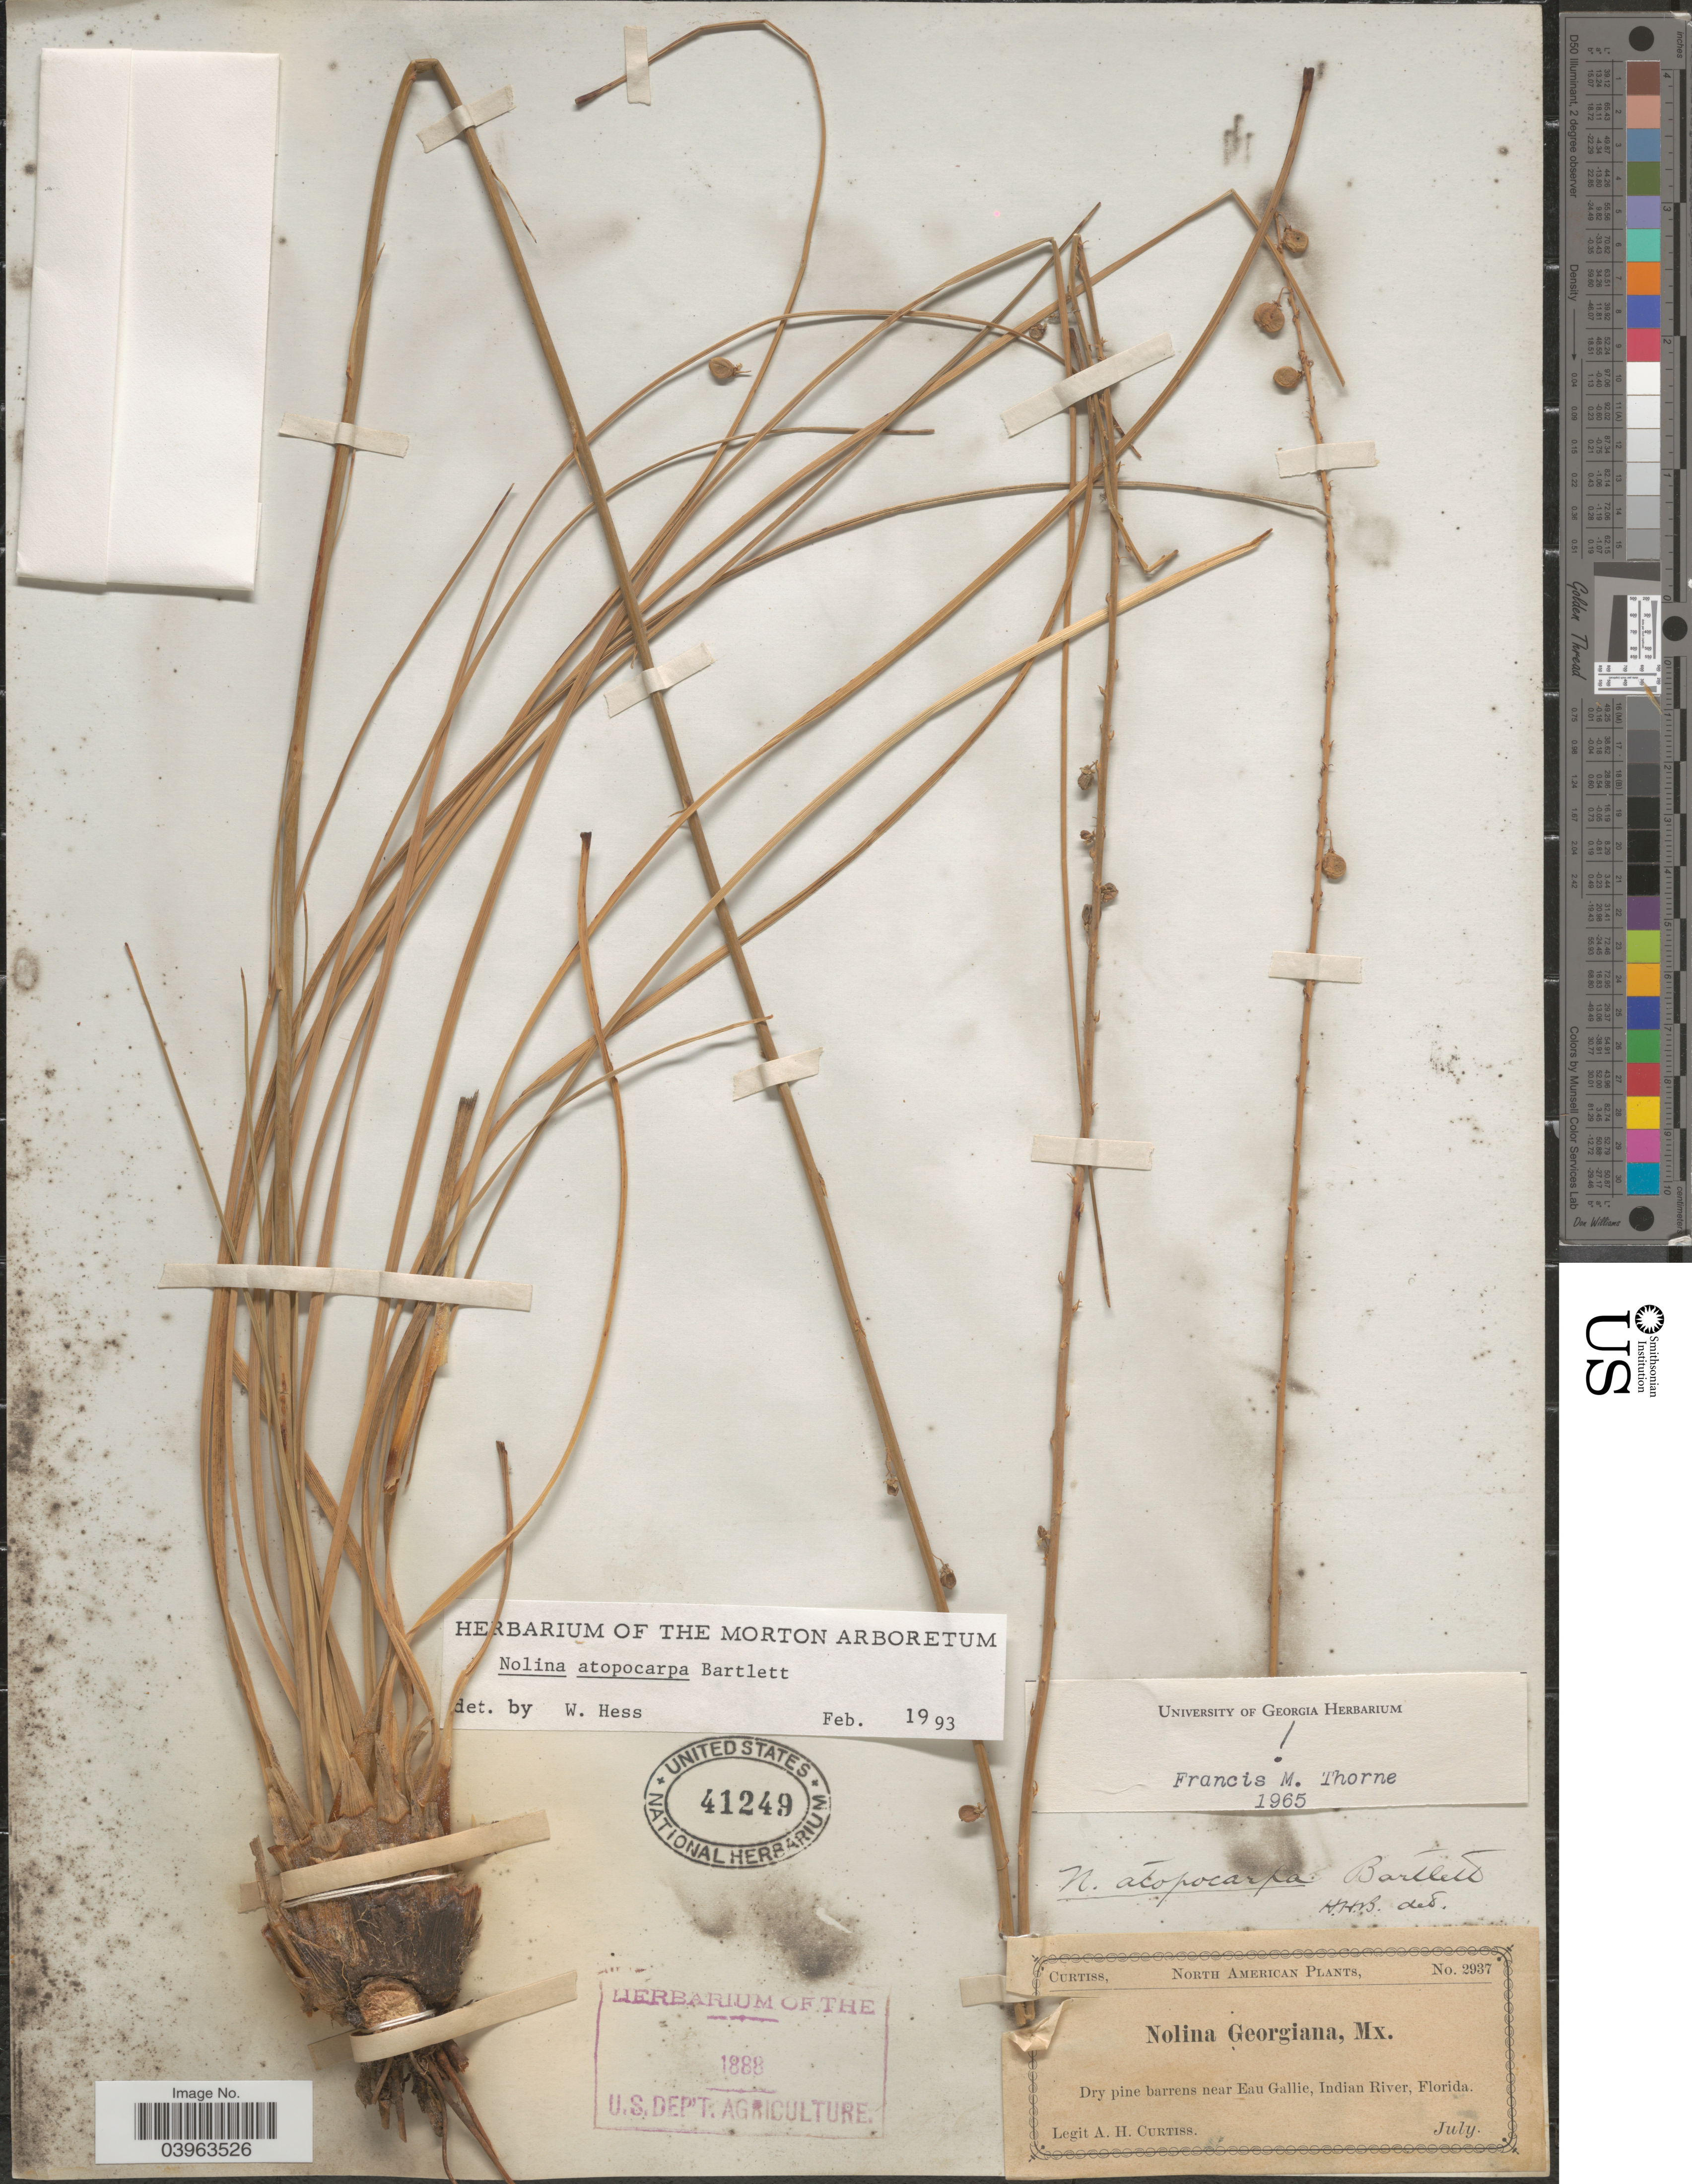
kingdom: Plantae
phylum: Tracheophyta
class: Liliopsida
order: Asparagales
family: Asparagaceae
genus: Nolina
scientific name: Nolina atopocarpa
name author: Bartlett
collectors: A. H. Curtiss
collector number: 2937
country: United States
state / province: Florida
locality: Dry pine barrens near Eau Gallie, Indian River.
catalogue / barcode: US 41249